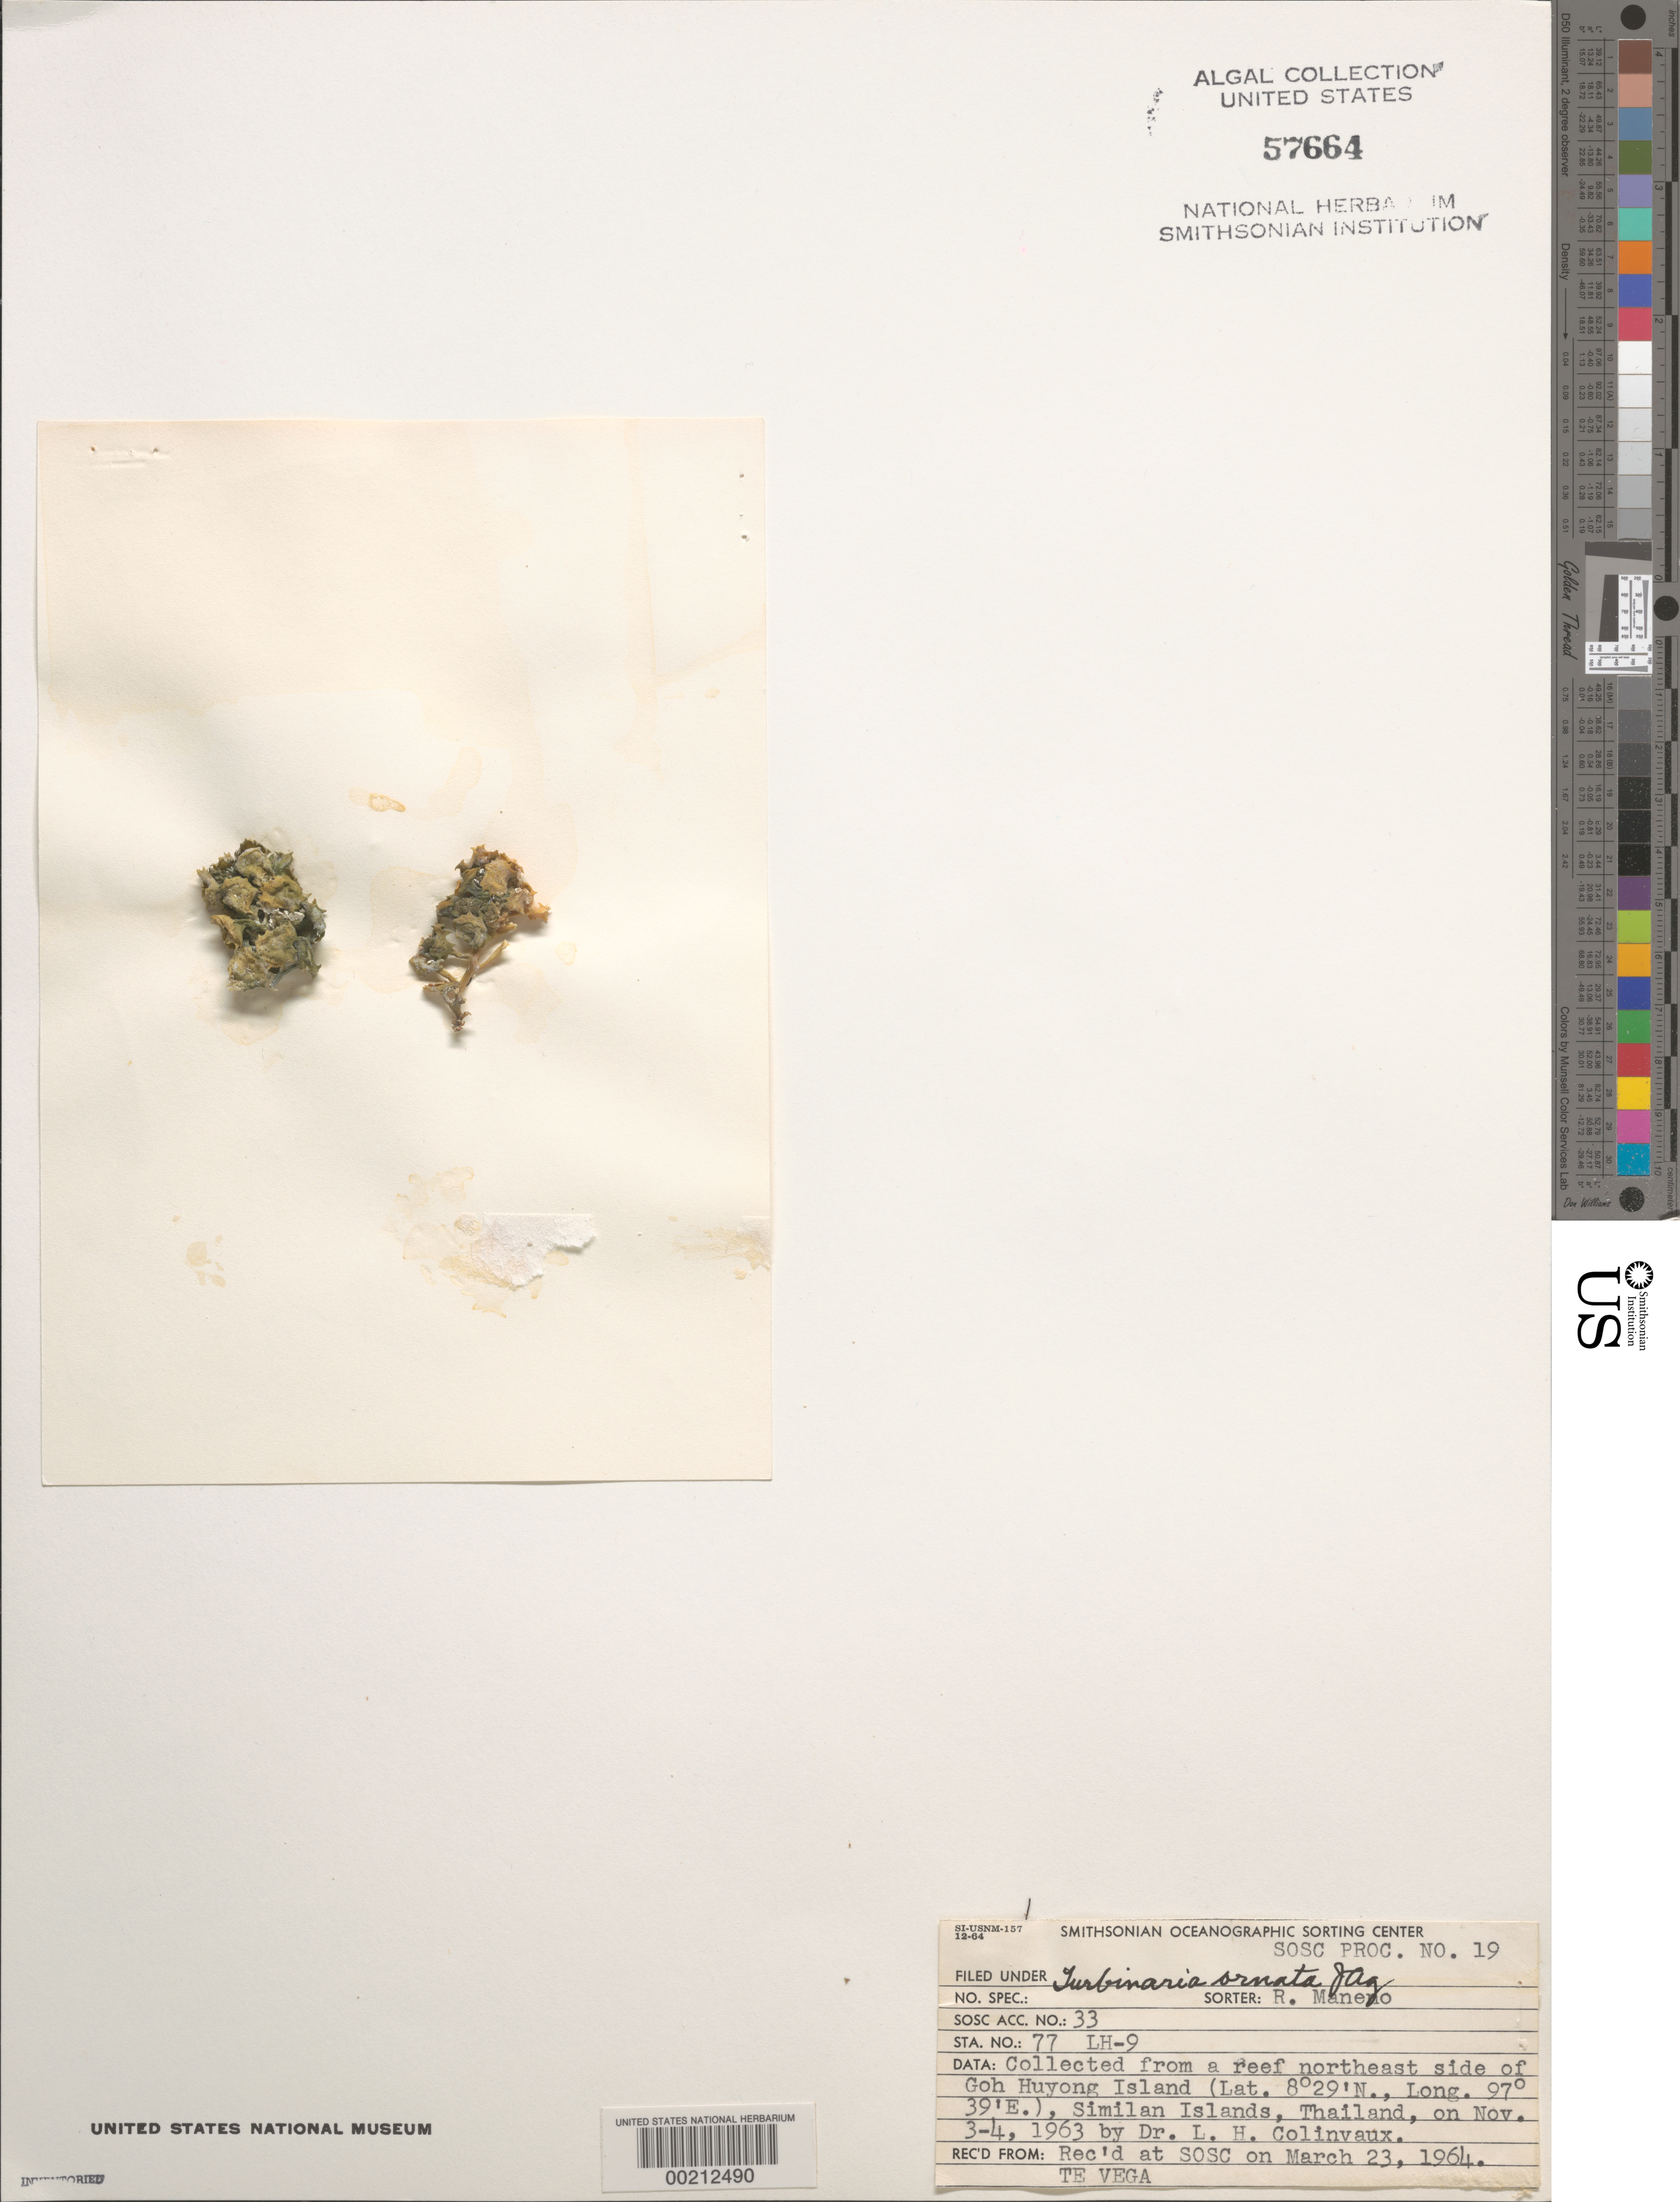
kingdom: Chromista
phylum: Ochrophyta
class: Phaeophyceae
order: Fucales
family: Sargassaceae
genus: Turbinaria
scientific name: Turbinaria ornata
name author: (Turner) J. Agardh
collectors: L. Hillis-Colinvaux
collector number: LH-9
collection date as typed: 03 Nov 1963 to 04 Nov 1963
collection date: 1963-11-03/1963-11-04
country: Thailand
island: Goh Huyong Island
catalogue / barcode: US 57664